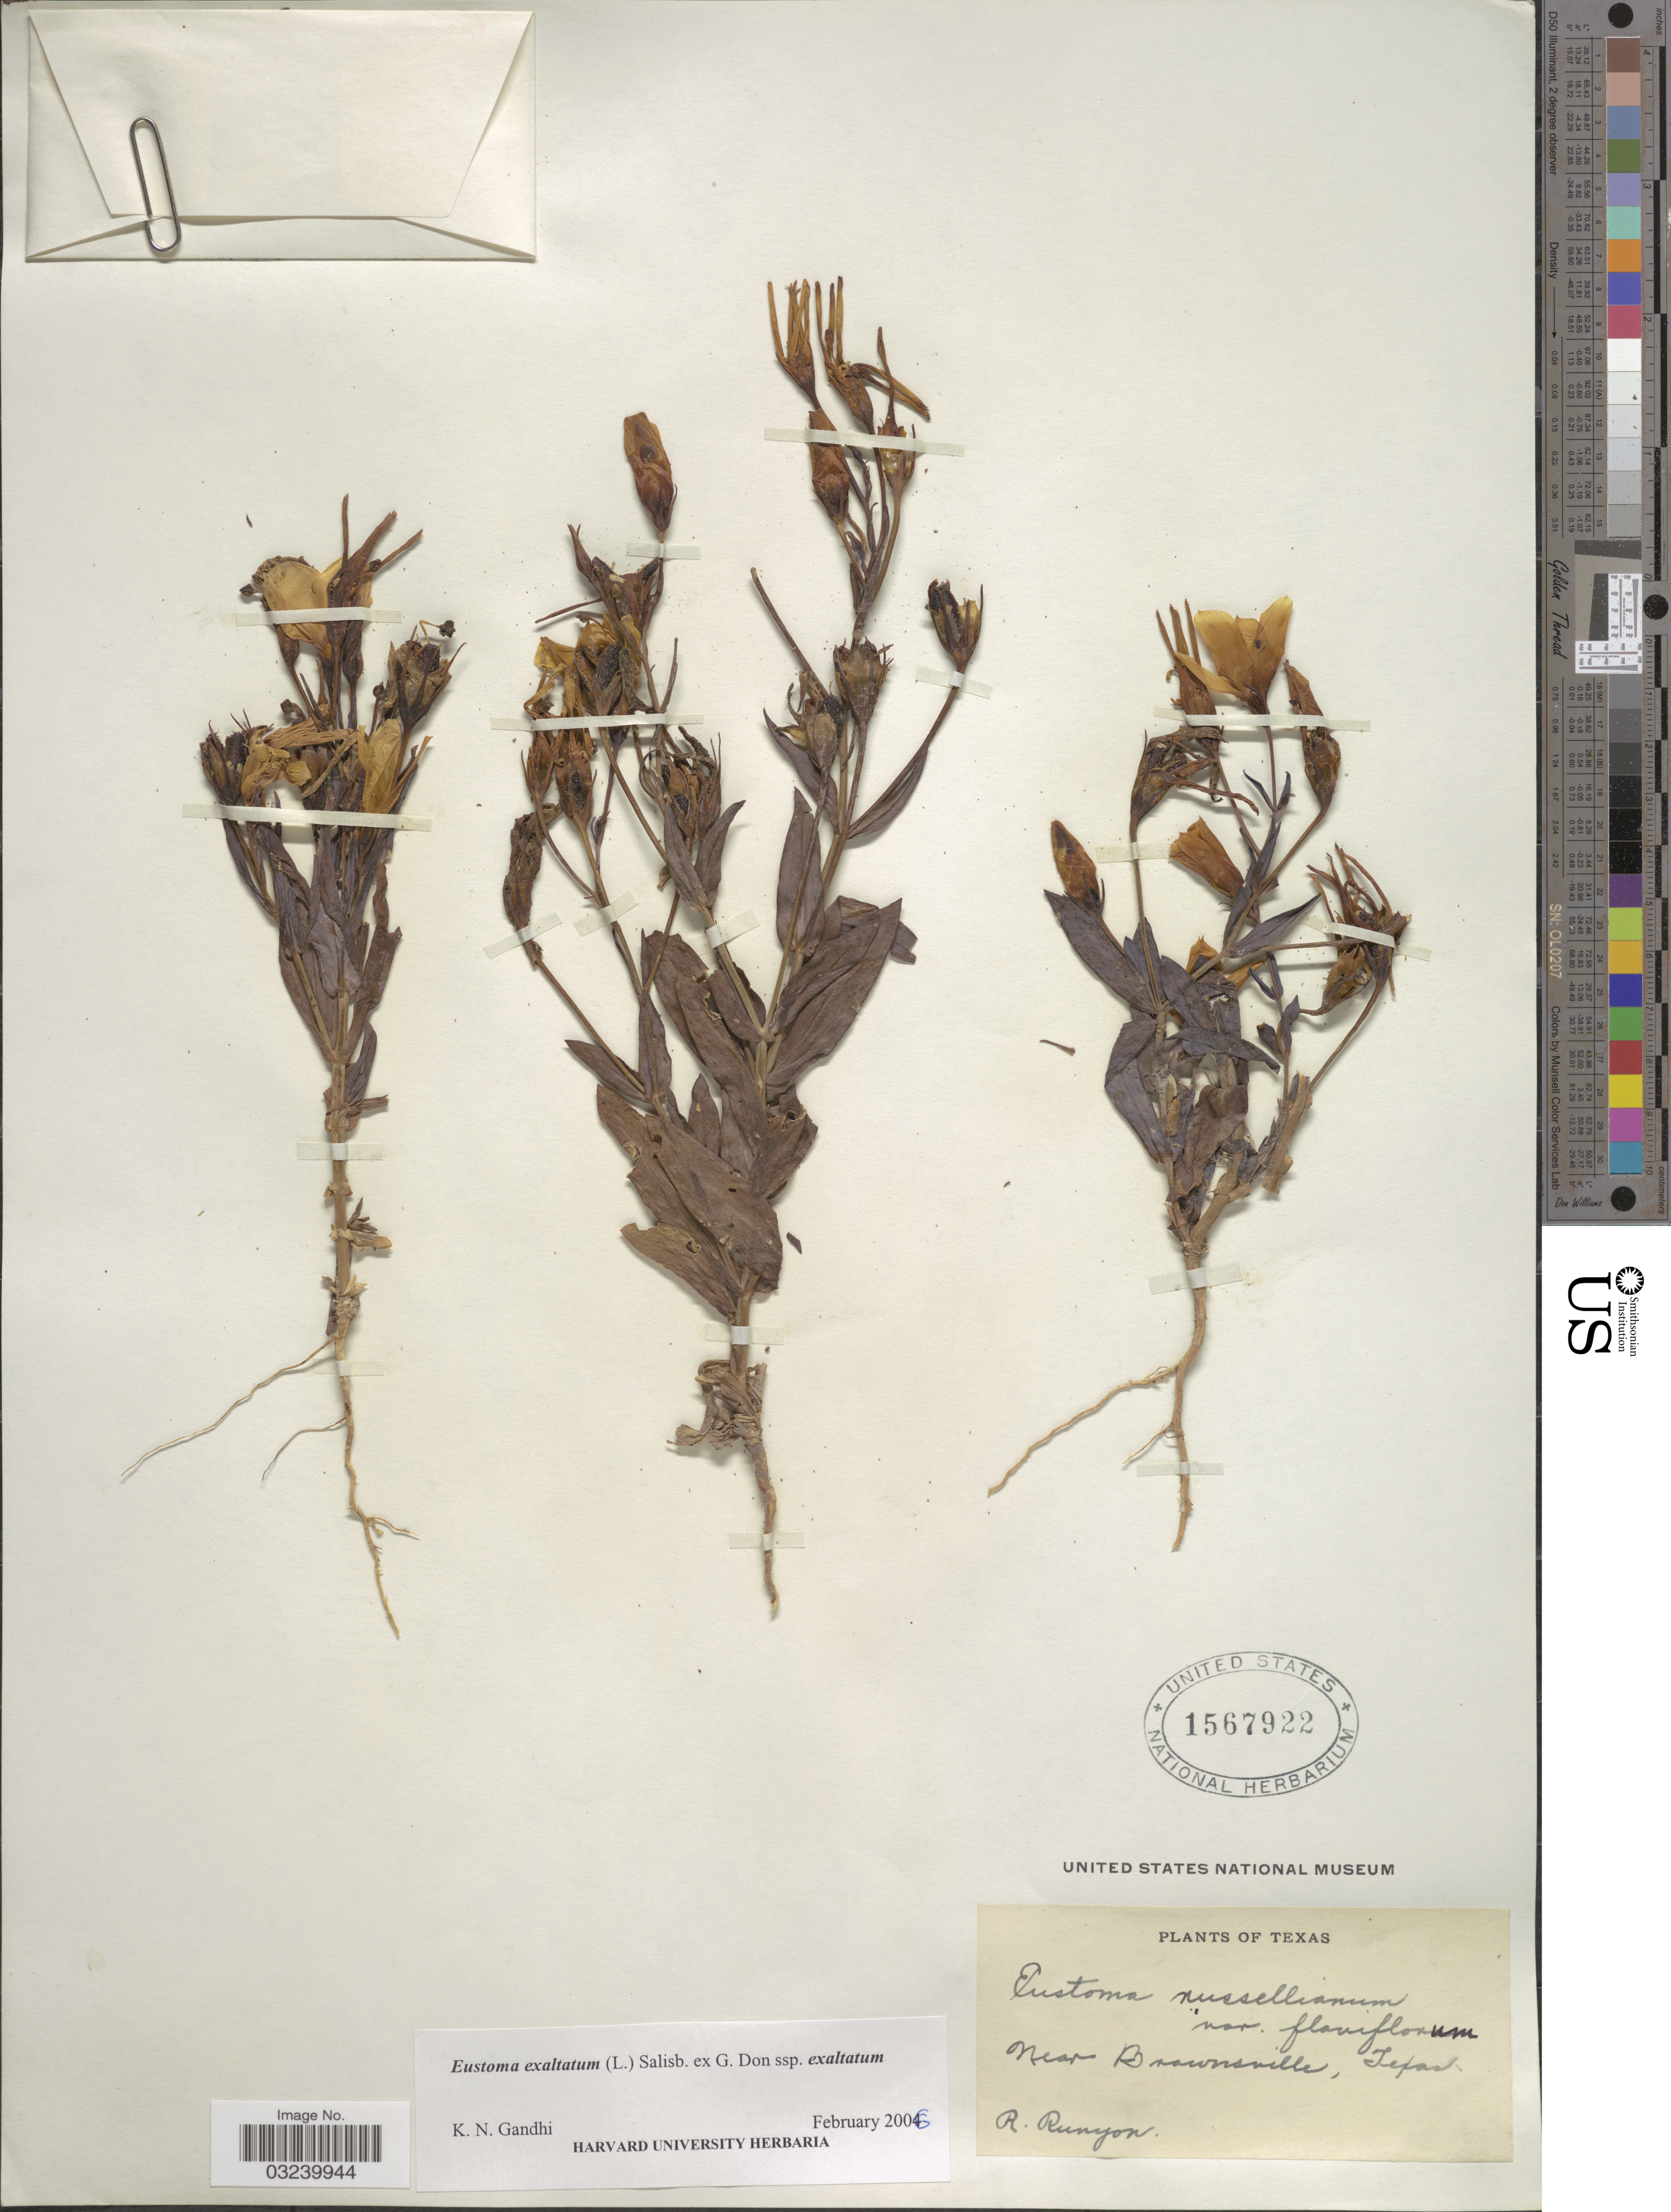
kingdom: Plantae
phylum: Tracheophyta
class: Magnoliopsida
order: Gentianales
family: Gentianaceae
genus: Eustoma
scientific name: Eustoma exaltatum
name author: (L.) Salisb. ex Don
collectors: R. Runyon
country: United States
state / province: Texas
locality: Near Brownsville, Texas.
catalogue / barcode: US 1567922